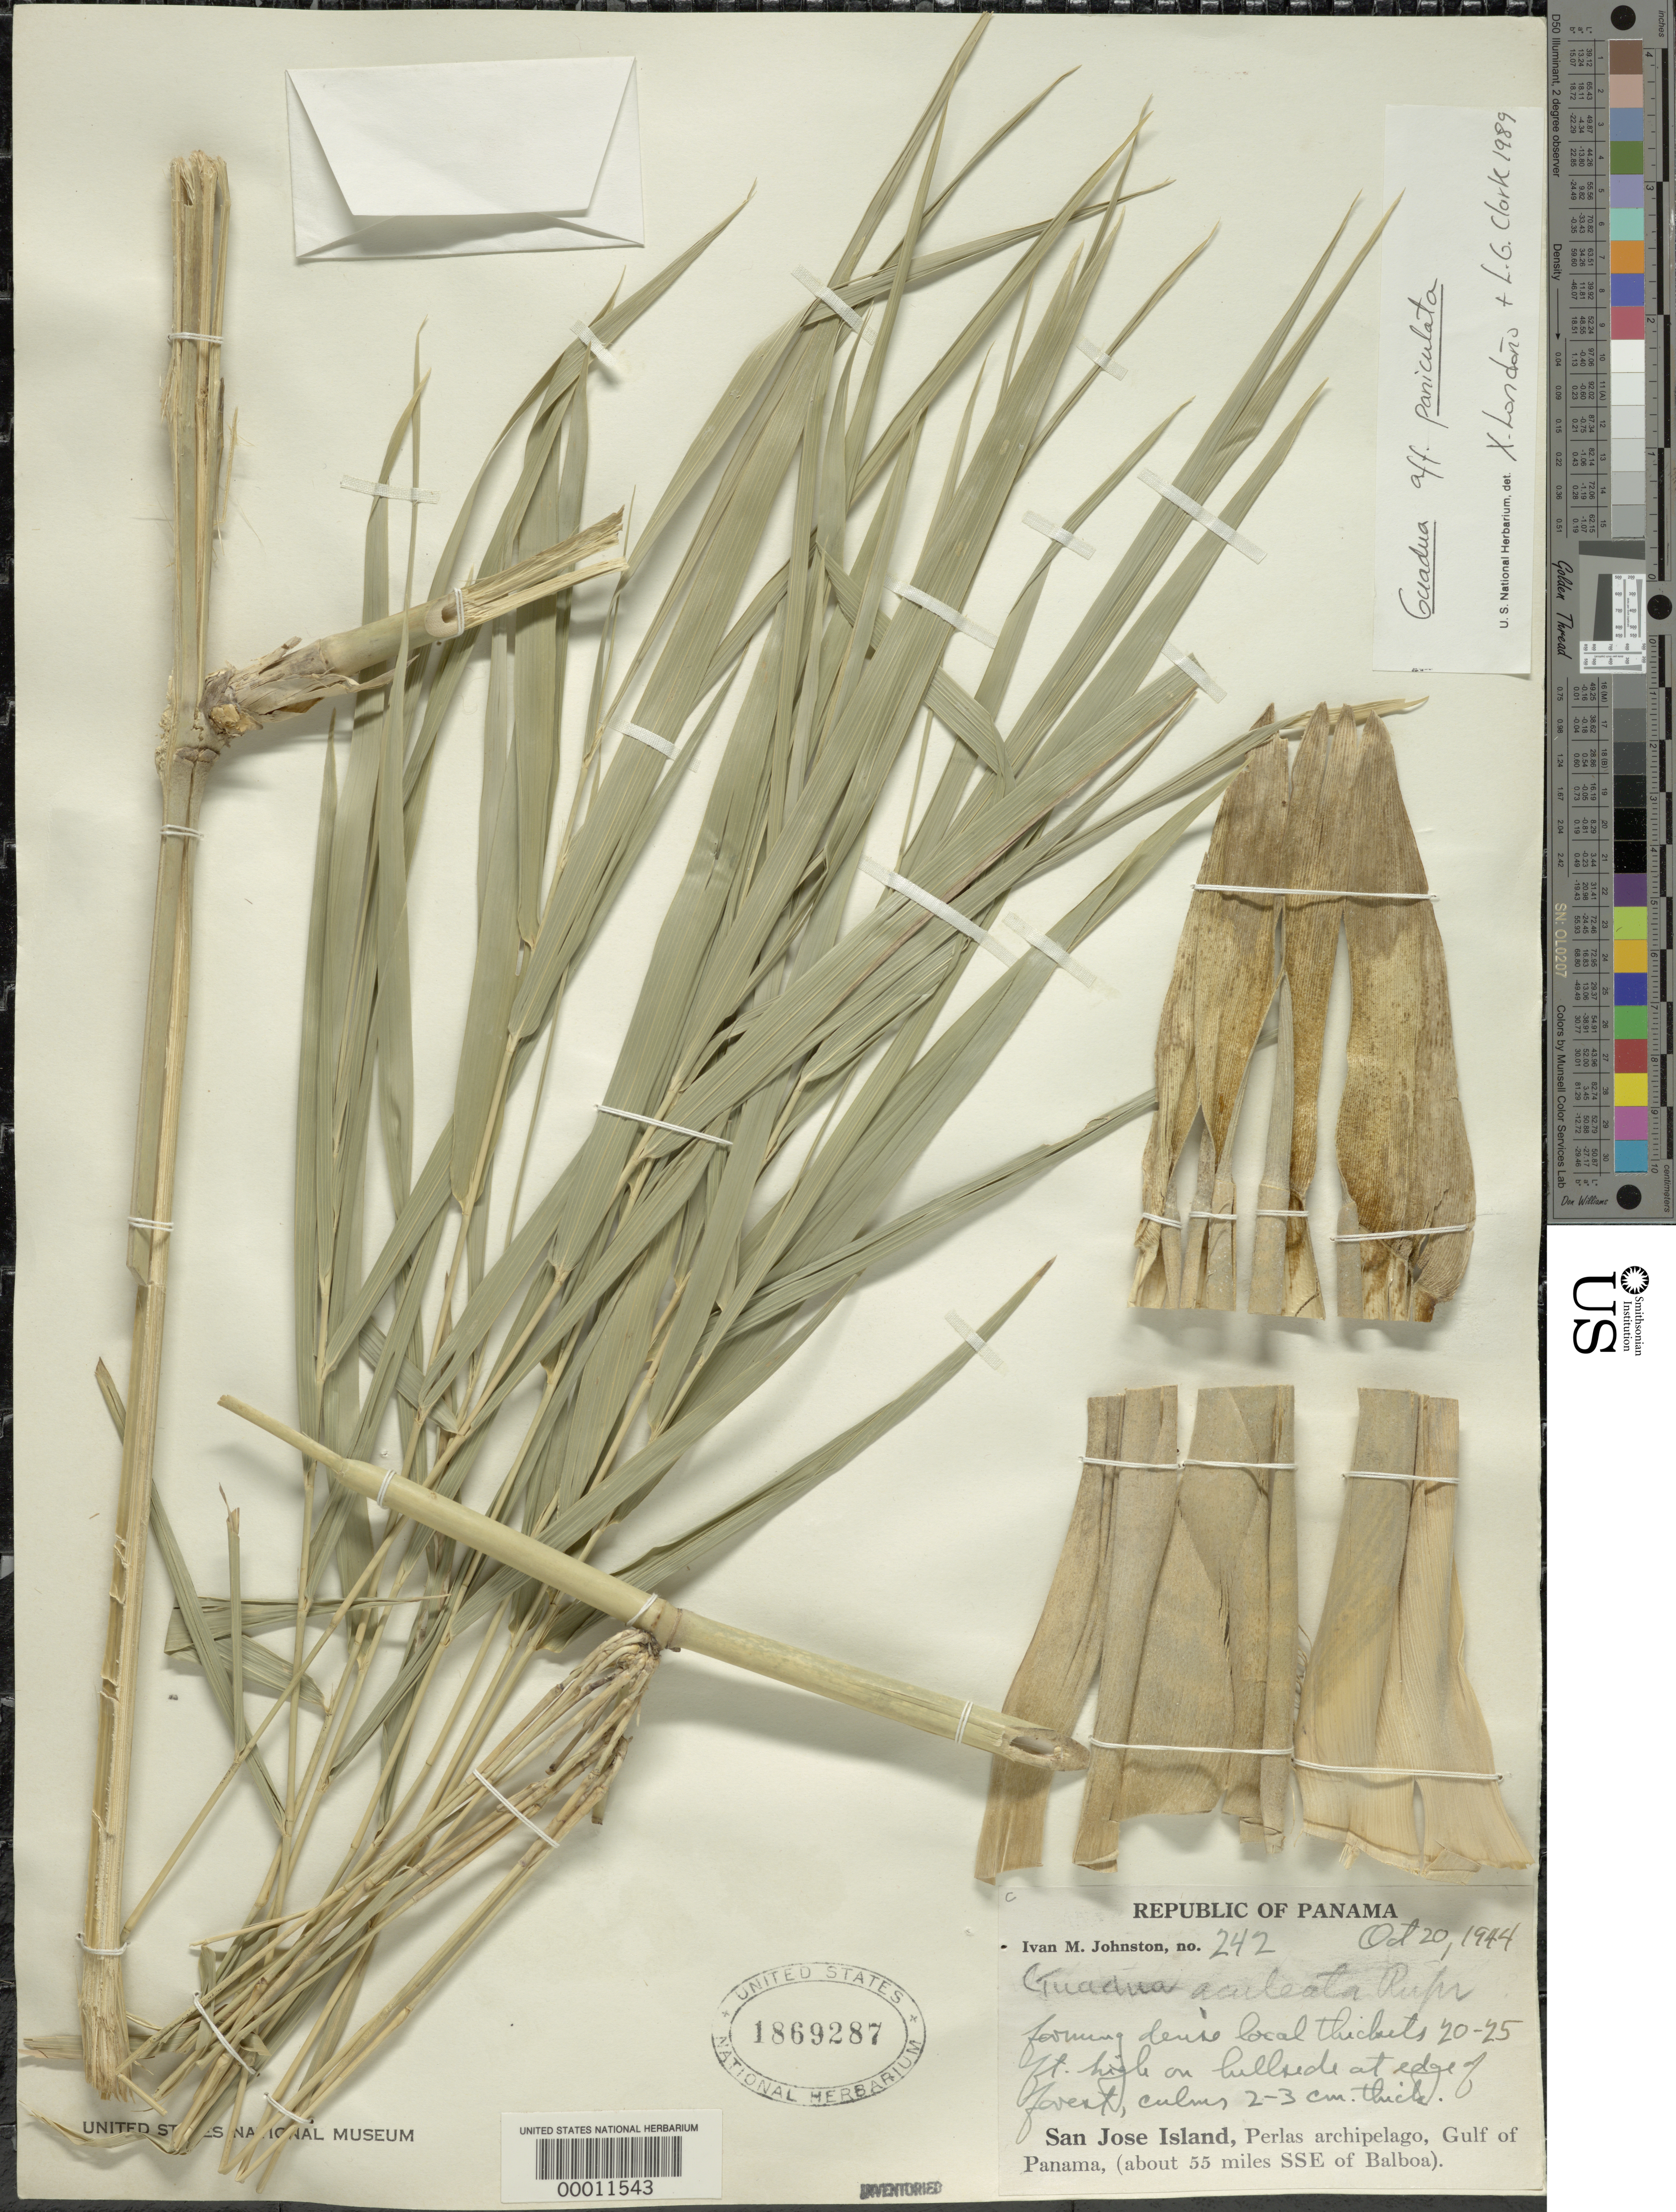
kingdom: Plantae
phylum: Tracheophyta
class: Liliopsida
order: Poales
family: Poaceae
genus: Guadua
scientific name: Guadua refracta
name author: Munro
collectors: I.M. Johnston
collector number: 242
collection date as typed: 20 Oct 1944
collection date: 1944-10-20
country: Panama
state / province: Panamá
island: San José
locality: Gulf of Panama, SSE of Balboa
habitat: Dense local thickets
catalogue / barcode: US 1869287